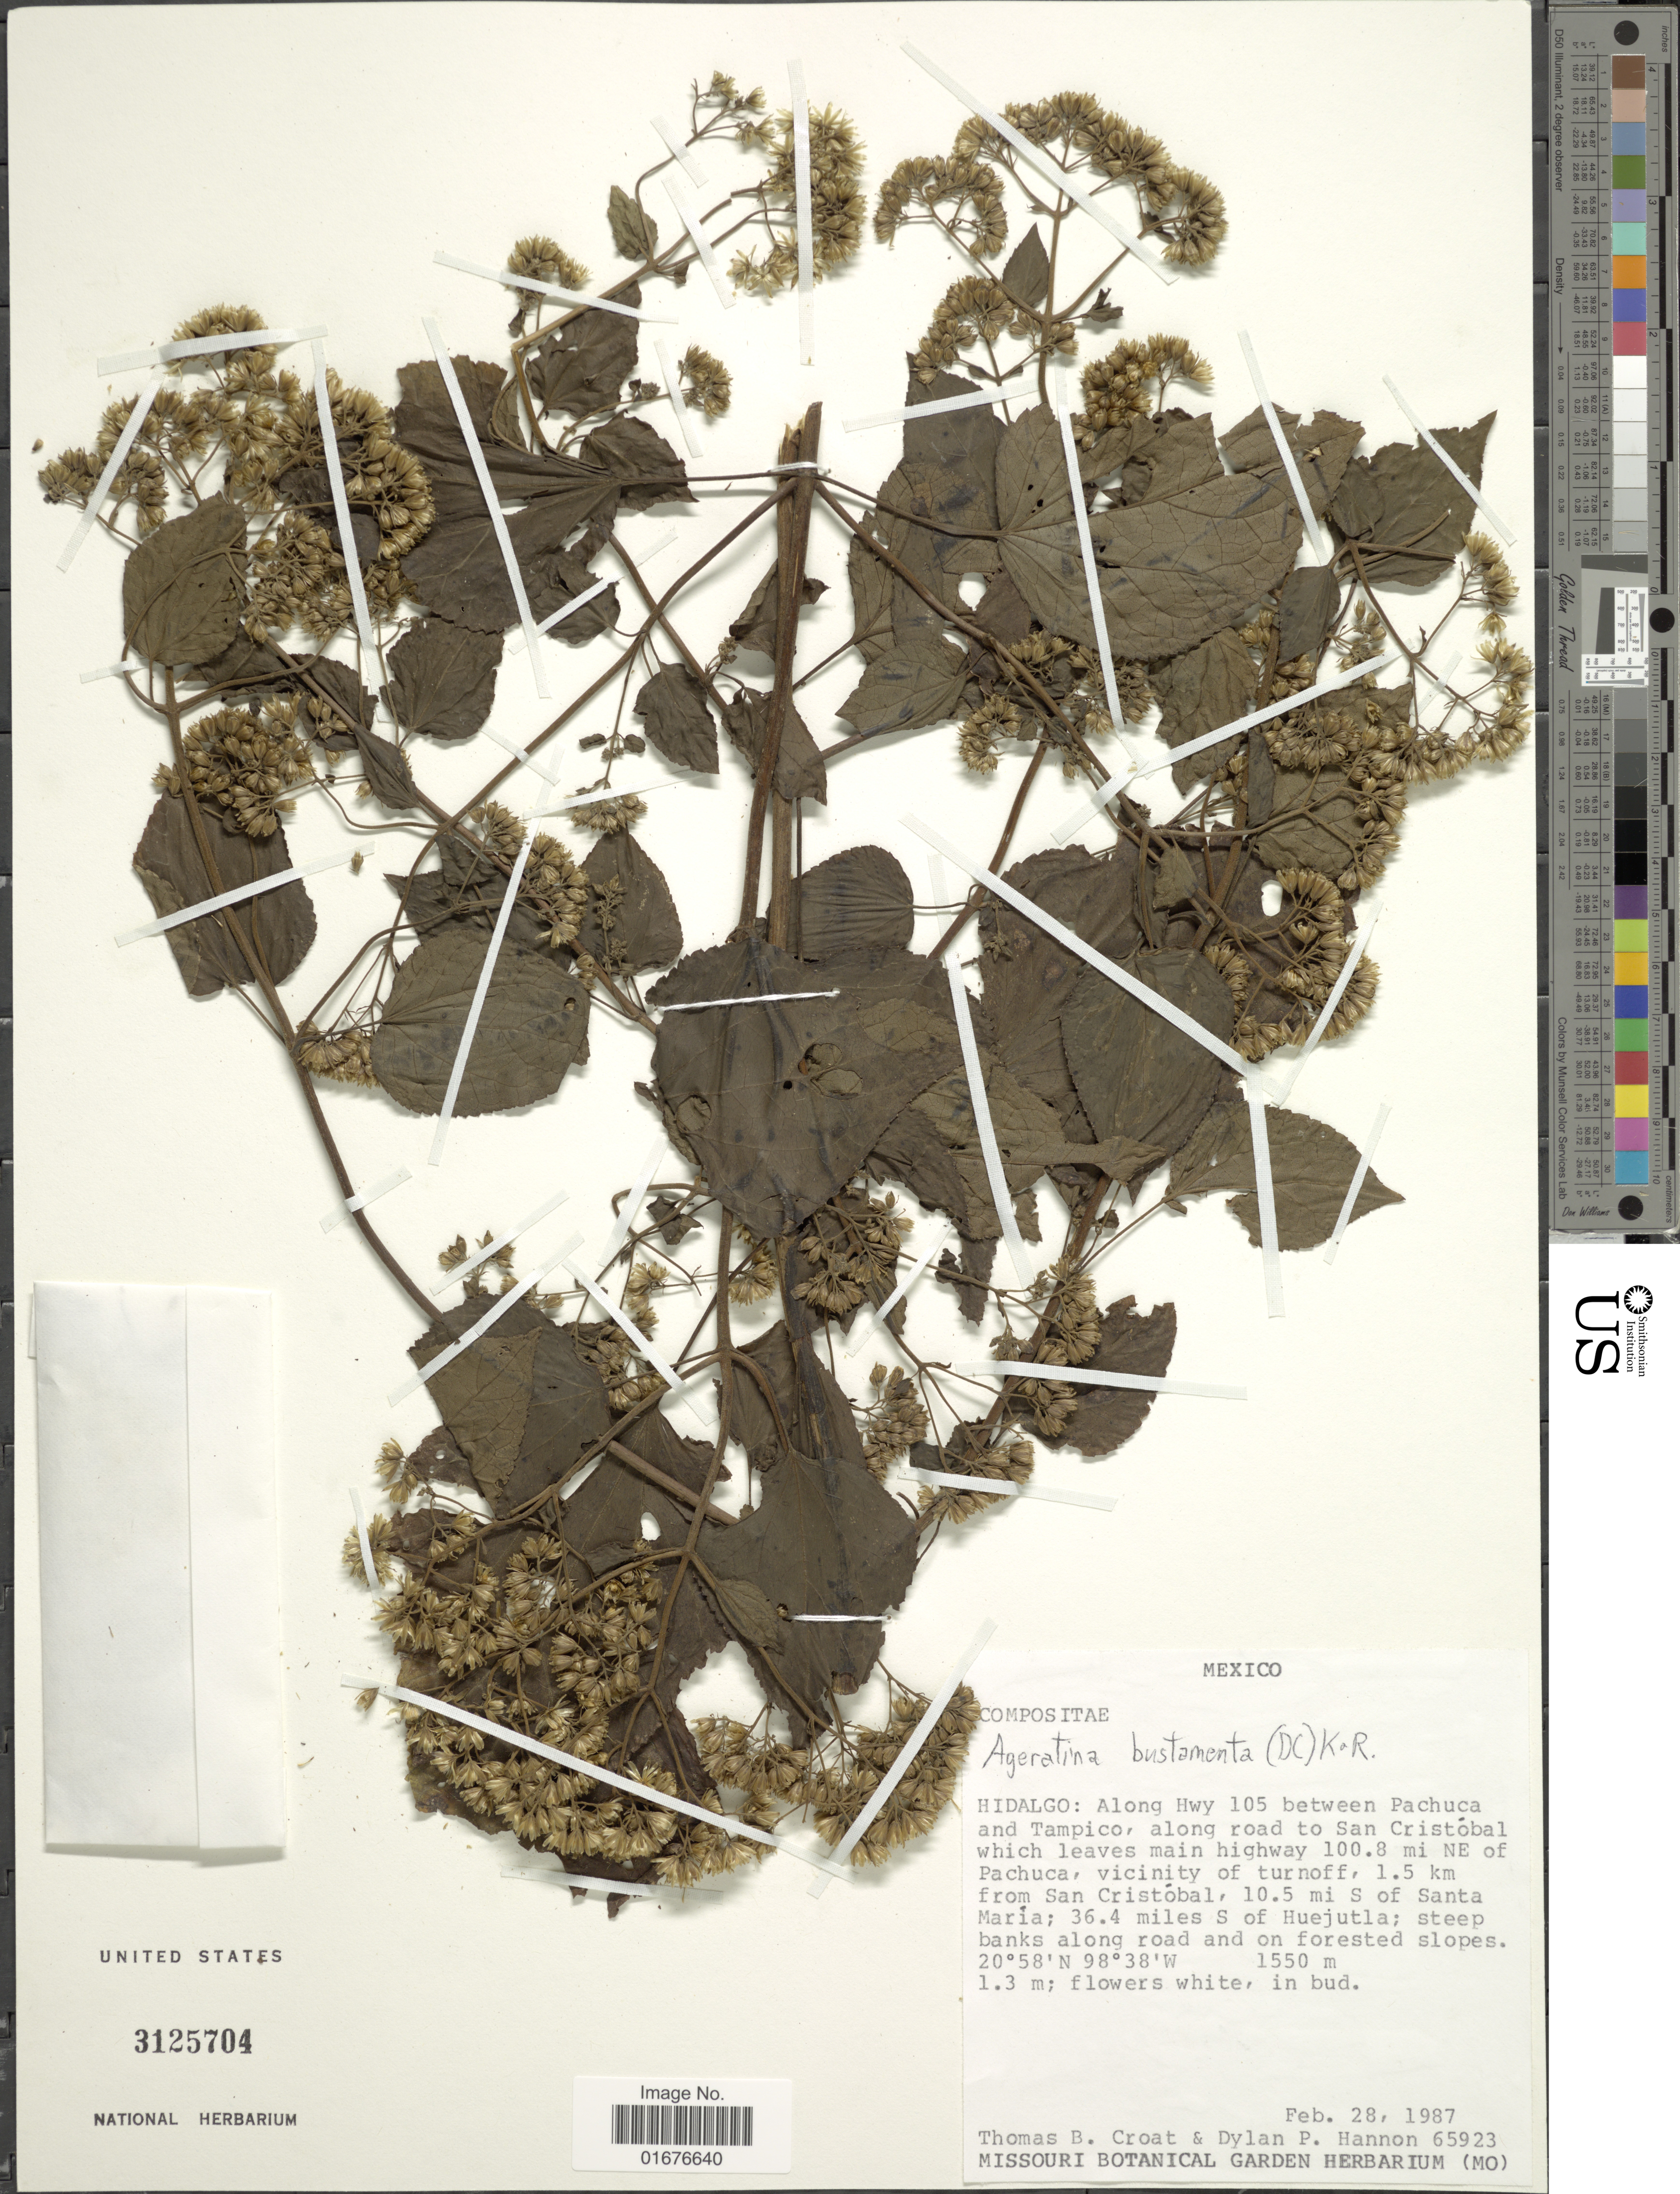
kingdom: Plantae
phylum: Tracheophyta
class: Magnoliopsida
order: Asterales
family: Asteraceae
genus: Ageratina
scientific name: Ageratina pichinchensis var. bustamenta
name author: (DC.) R.M. King & H. Rob.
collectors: T. B. Croat & D. Hannon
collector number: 652923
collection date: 1987-02-28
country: Mexico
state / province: Hidalgo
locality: Along HWy 105 between Pachuca and Tampico, along road to San Cristóbal which leaves main highway 100.8 mi NE of Pahuca, vicinity of turnoff, 1.5 km from San Cristóbal, 10.5 mi S of Santa María; 36.4 miles S of Huejutla; steeb banks along road and on forested slopes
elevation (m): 1550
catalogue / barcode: US 3125704